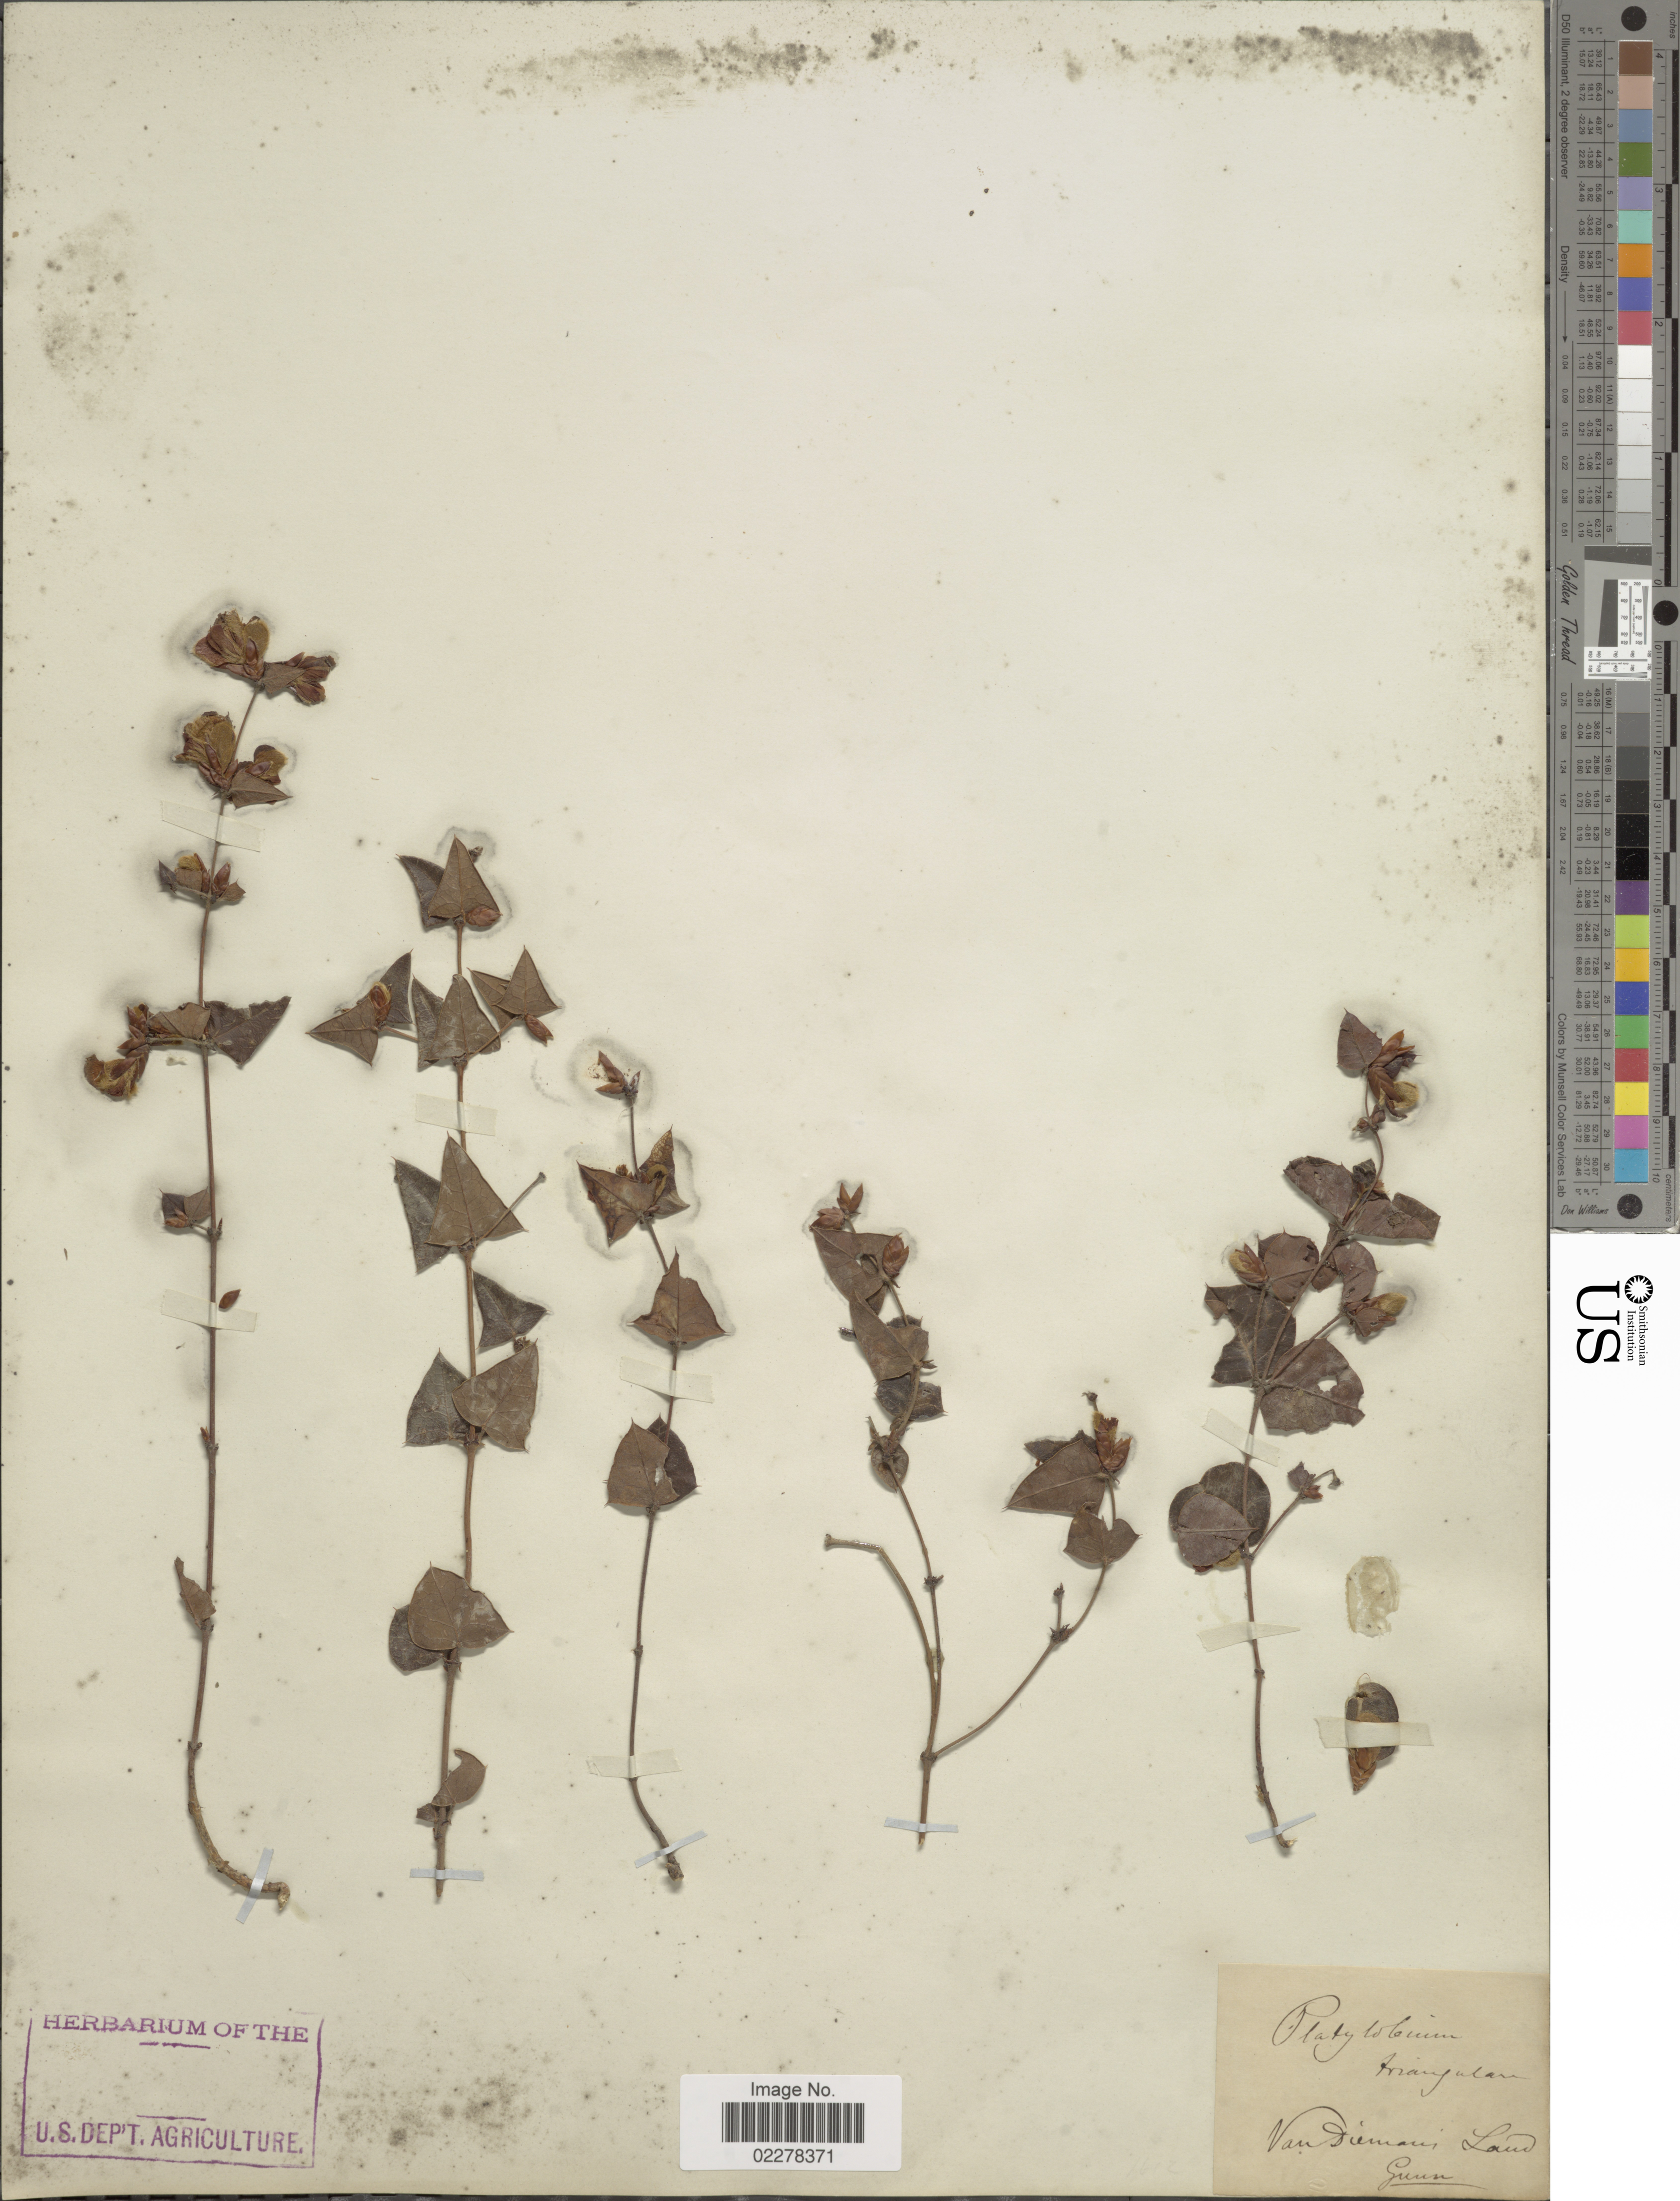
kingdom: Plantae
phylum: Tracheophyta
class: Magnoliopsida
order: Fabales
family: Fabaceae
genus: Platylobium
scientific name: Platylobium triangulare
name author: R. Br.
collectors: -. Gunn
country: Australia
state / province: Tasmania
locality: Van Diemen's Land